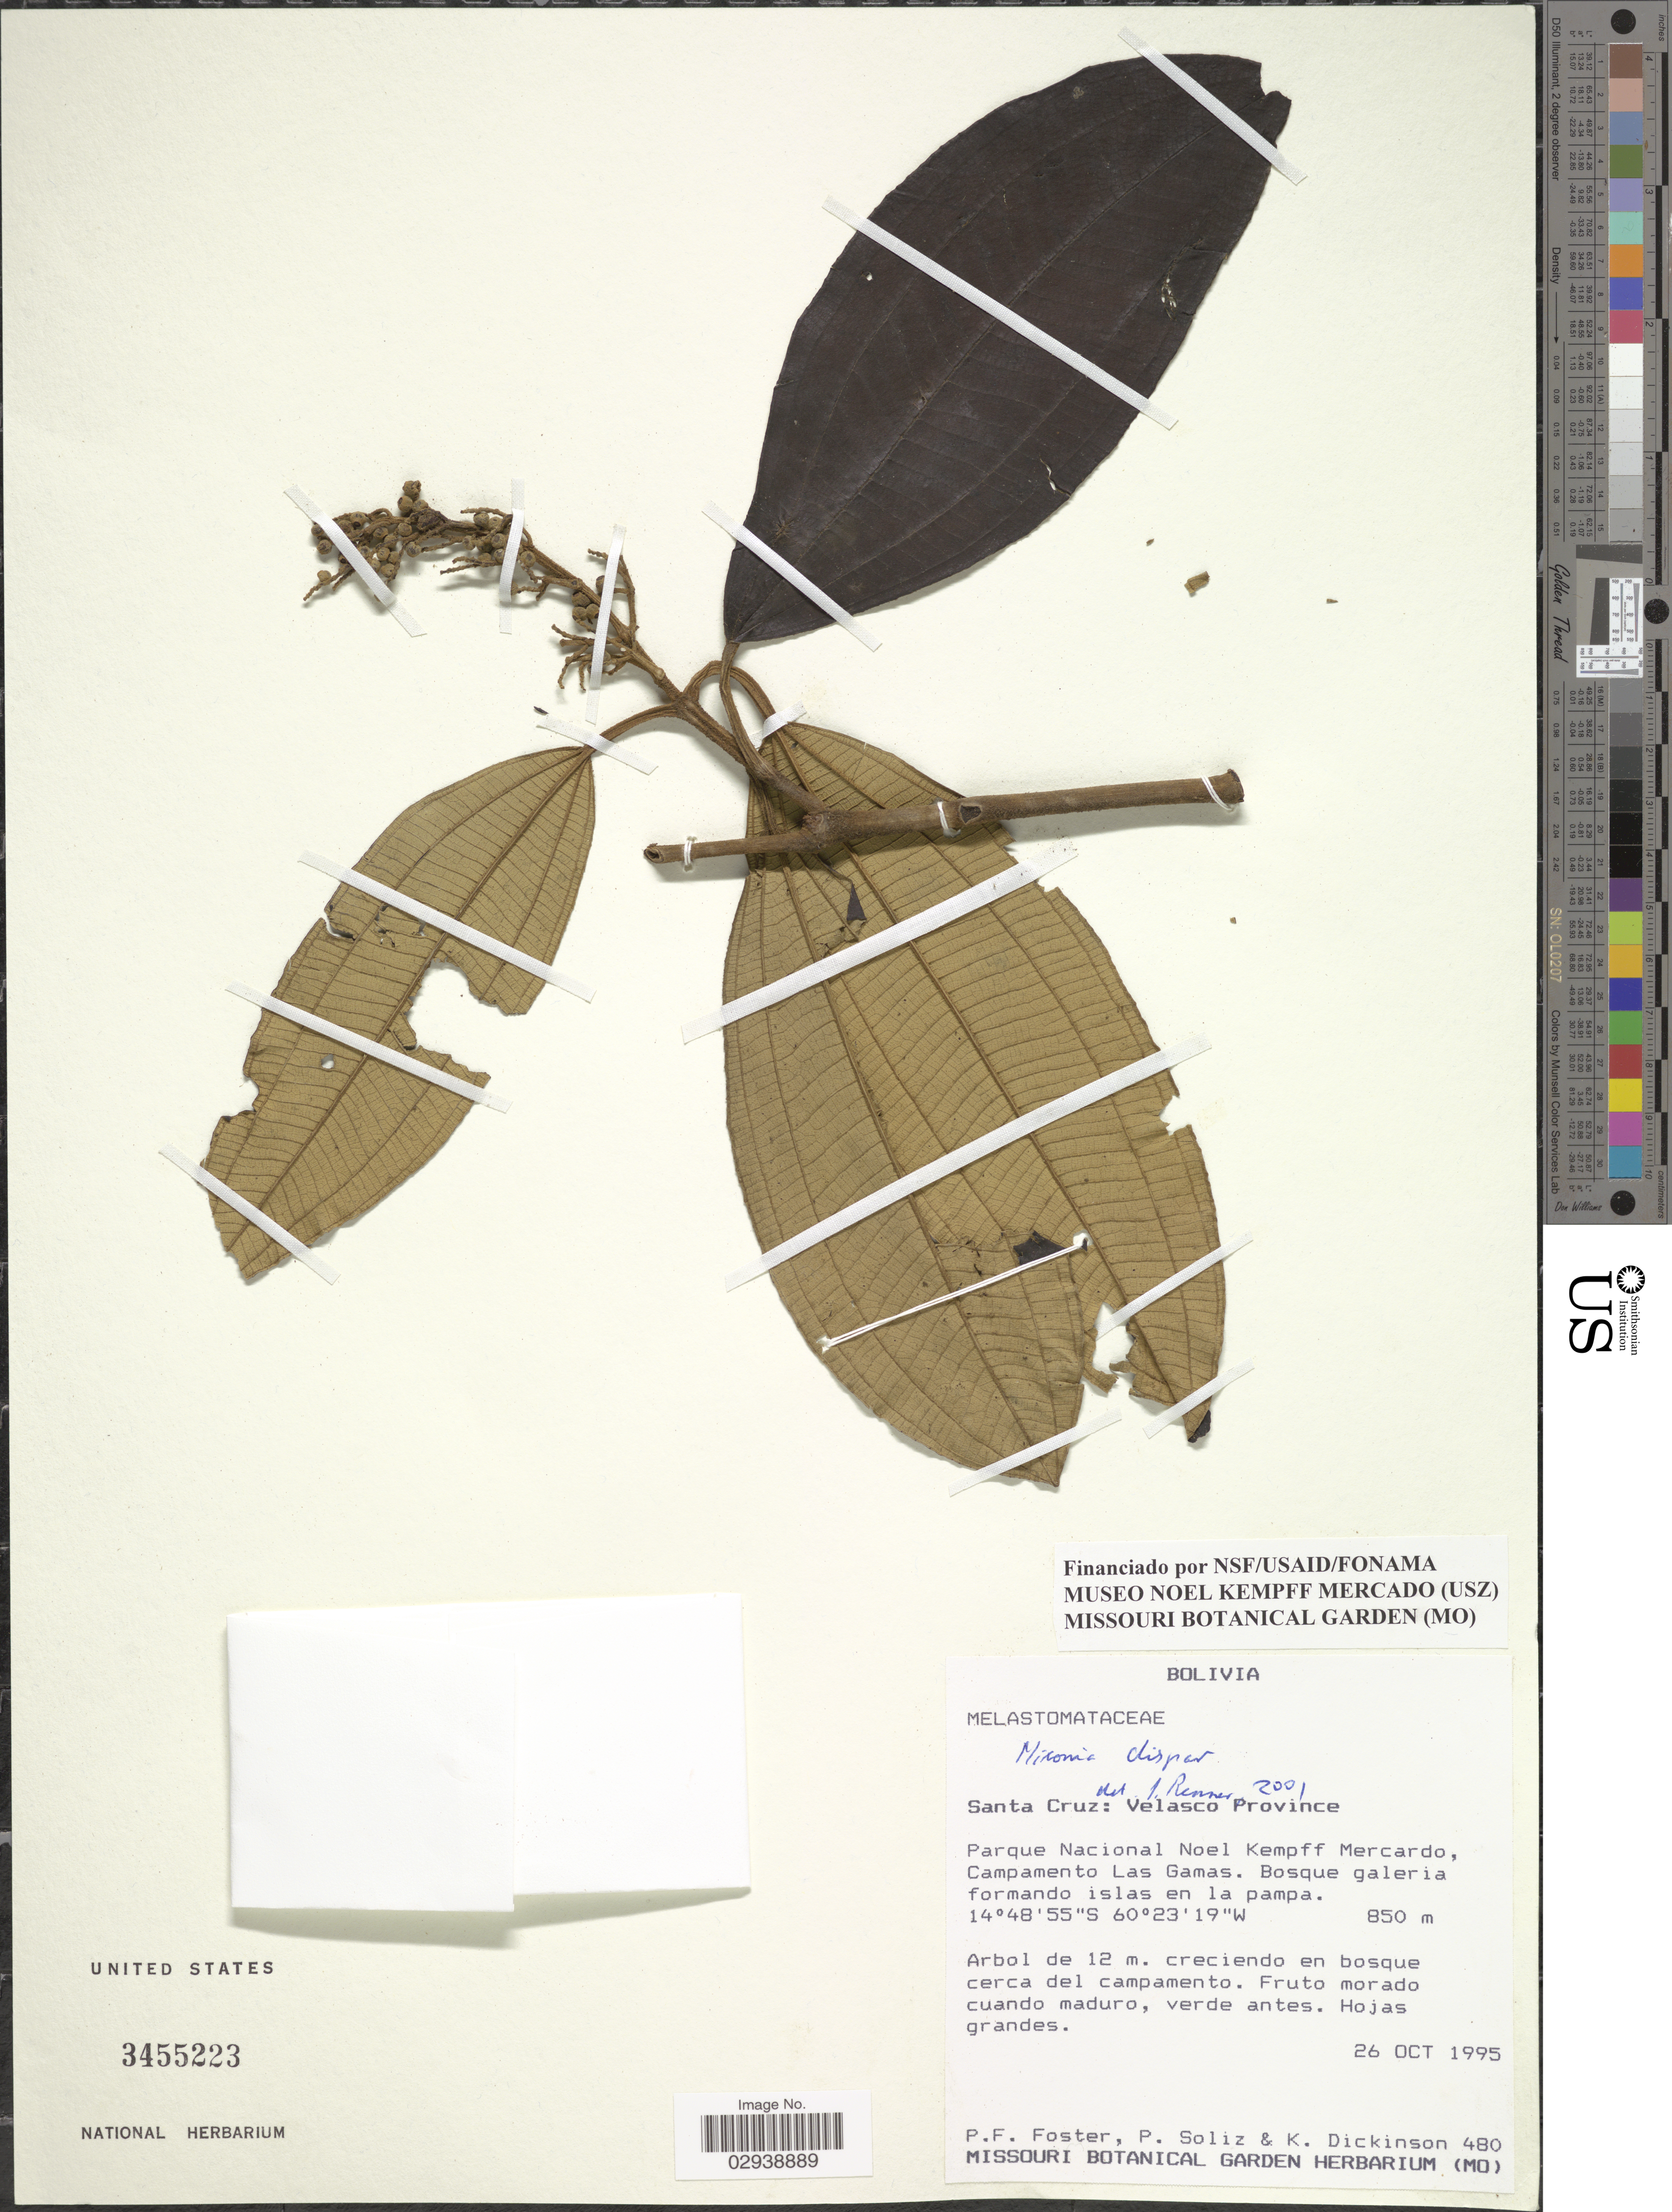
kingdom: Plantae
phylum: Tracheophyta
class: Magnoliopsida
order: Myrtales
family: Melastomataceae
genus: Miconia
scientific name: Miconia dispar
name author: Benth.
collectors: P. Foster, P. Soliz & K. Dickinson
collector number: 480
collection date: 1995-10-26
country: Bolivia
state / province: Santa Cruz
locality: Velasco Province, Parque Nacional Noel Kempff Mercado, Campamento Las Gamas.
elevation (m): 850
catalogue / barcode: US 3455223